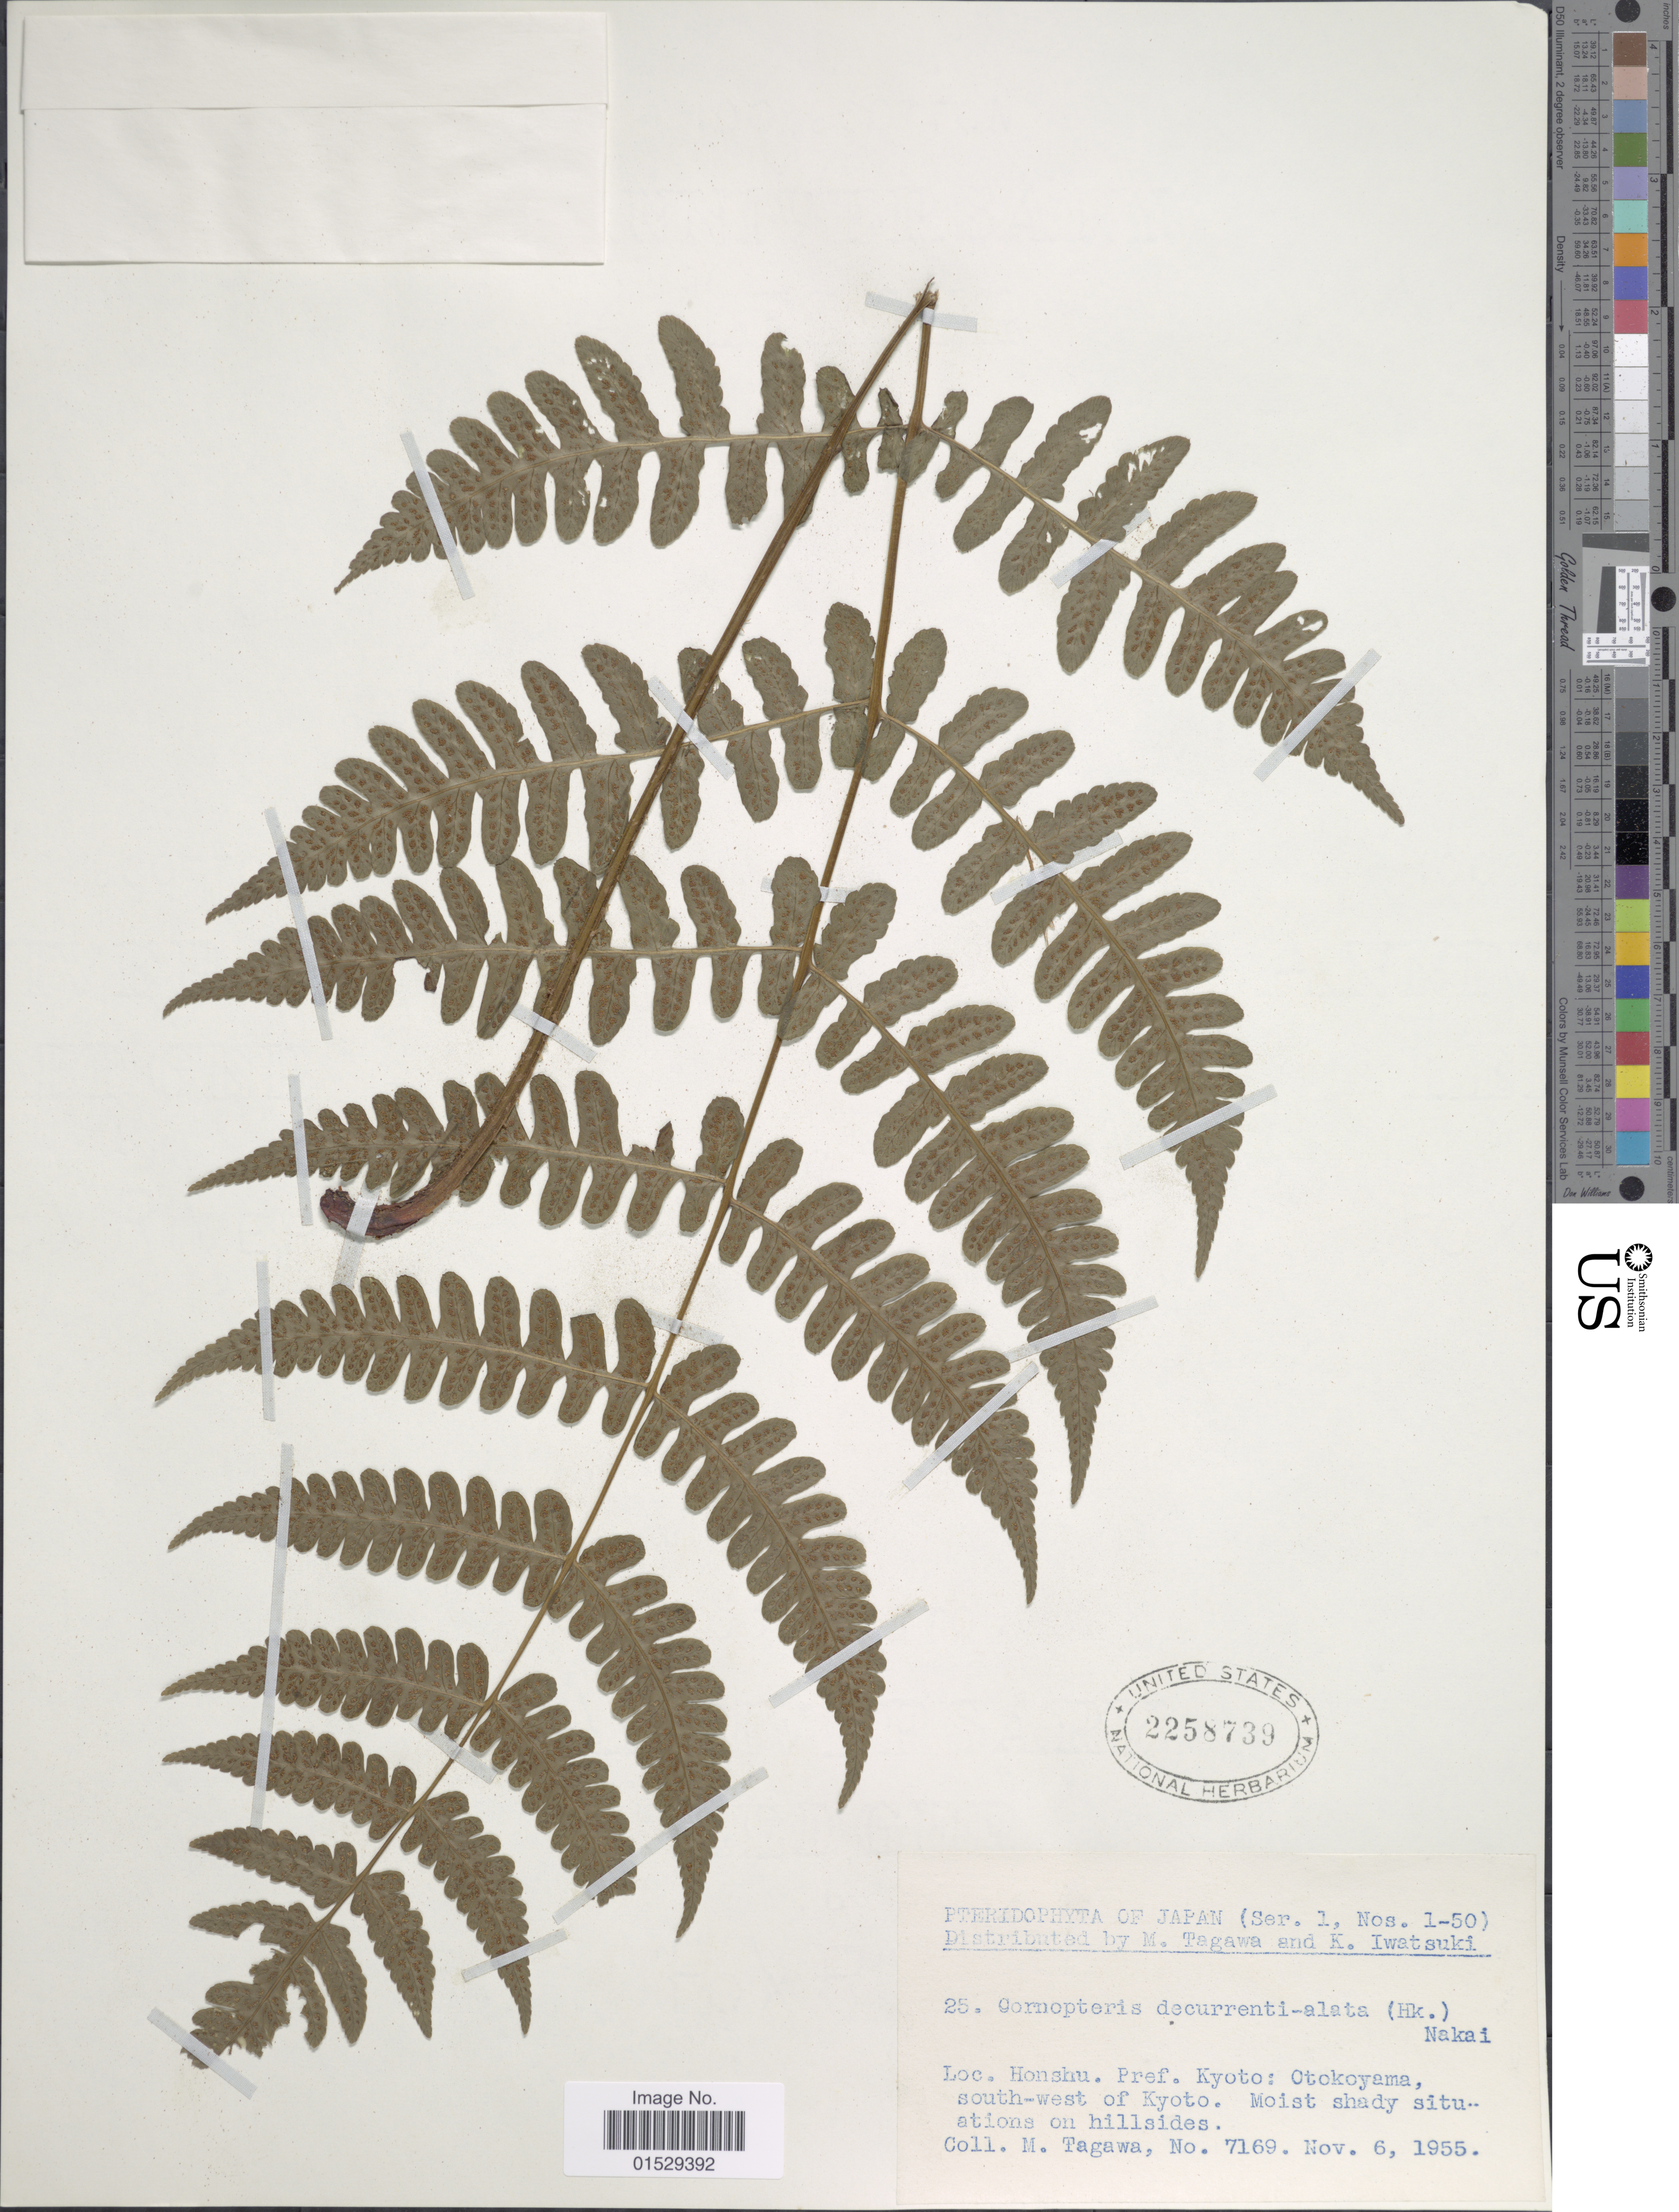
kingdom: Plantae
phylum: Tracheophyta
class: Polypodiopsida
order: Polypodiales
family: Athyriaceae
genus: Cornopteris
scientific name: Cornopteris decurrentialata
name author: (Hook.) Nakai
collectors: M. Tagawa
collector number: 7169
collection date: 1955-11-06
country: Japan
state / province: Kyoto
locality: Honshu. Pref. Kyoto: Otokoyama, south-west of Kyoto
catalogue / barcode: US 2258739